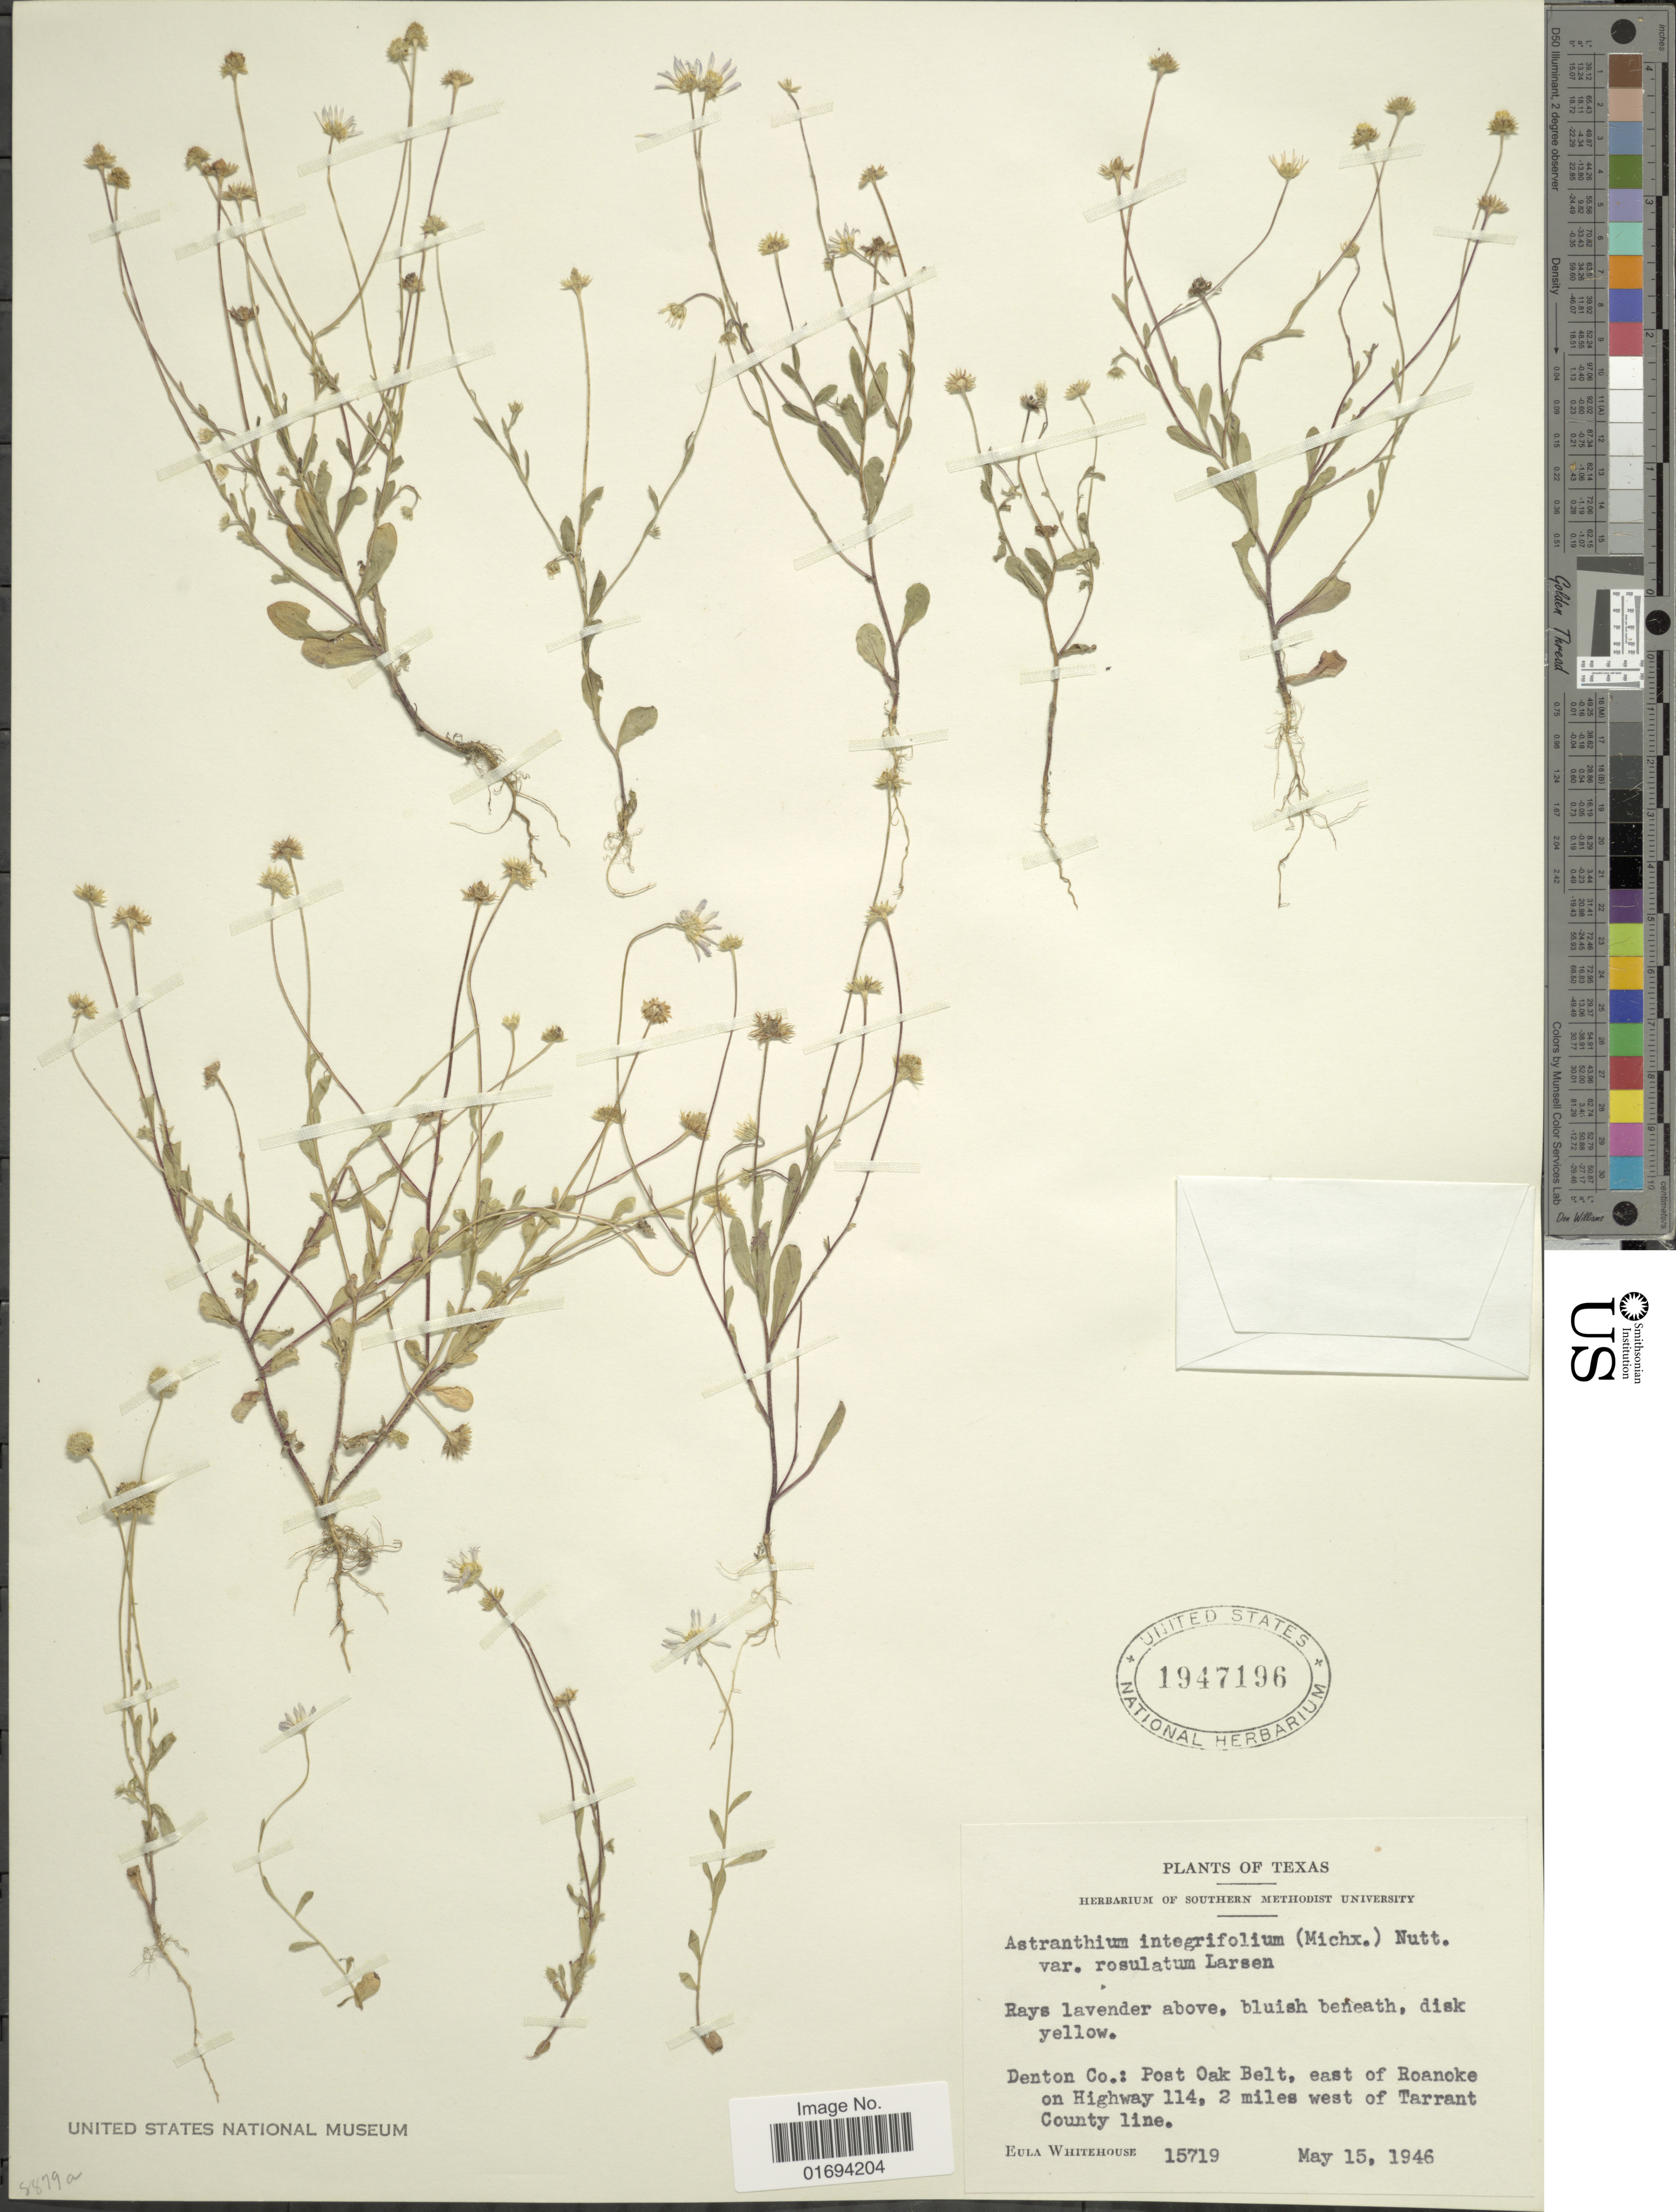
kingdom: Plantae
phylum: Tracheophyta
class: Magnoliopsida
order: Asterales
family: Asteraceae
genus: Astranthium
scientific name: Astranthium integrifolium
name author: (Michx.) Nutt.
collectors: E. Whitehouse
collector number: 15719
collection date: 1946-05-15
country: United States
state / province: Texas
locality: Denten Co.: east of Roanoke on highwayb 114, 2 miles west of Tarrant County line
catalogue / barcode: US 1947196